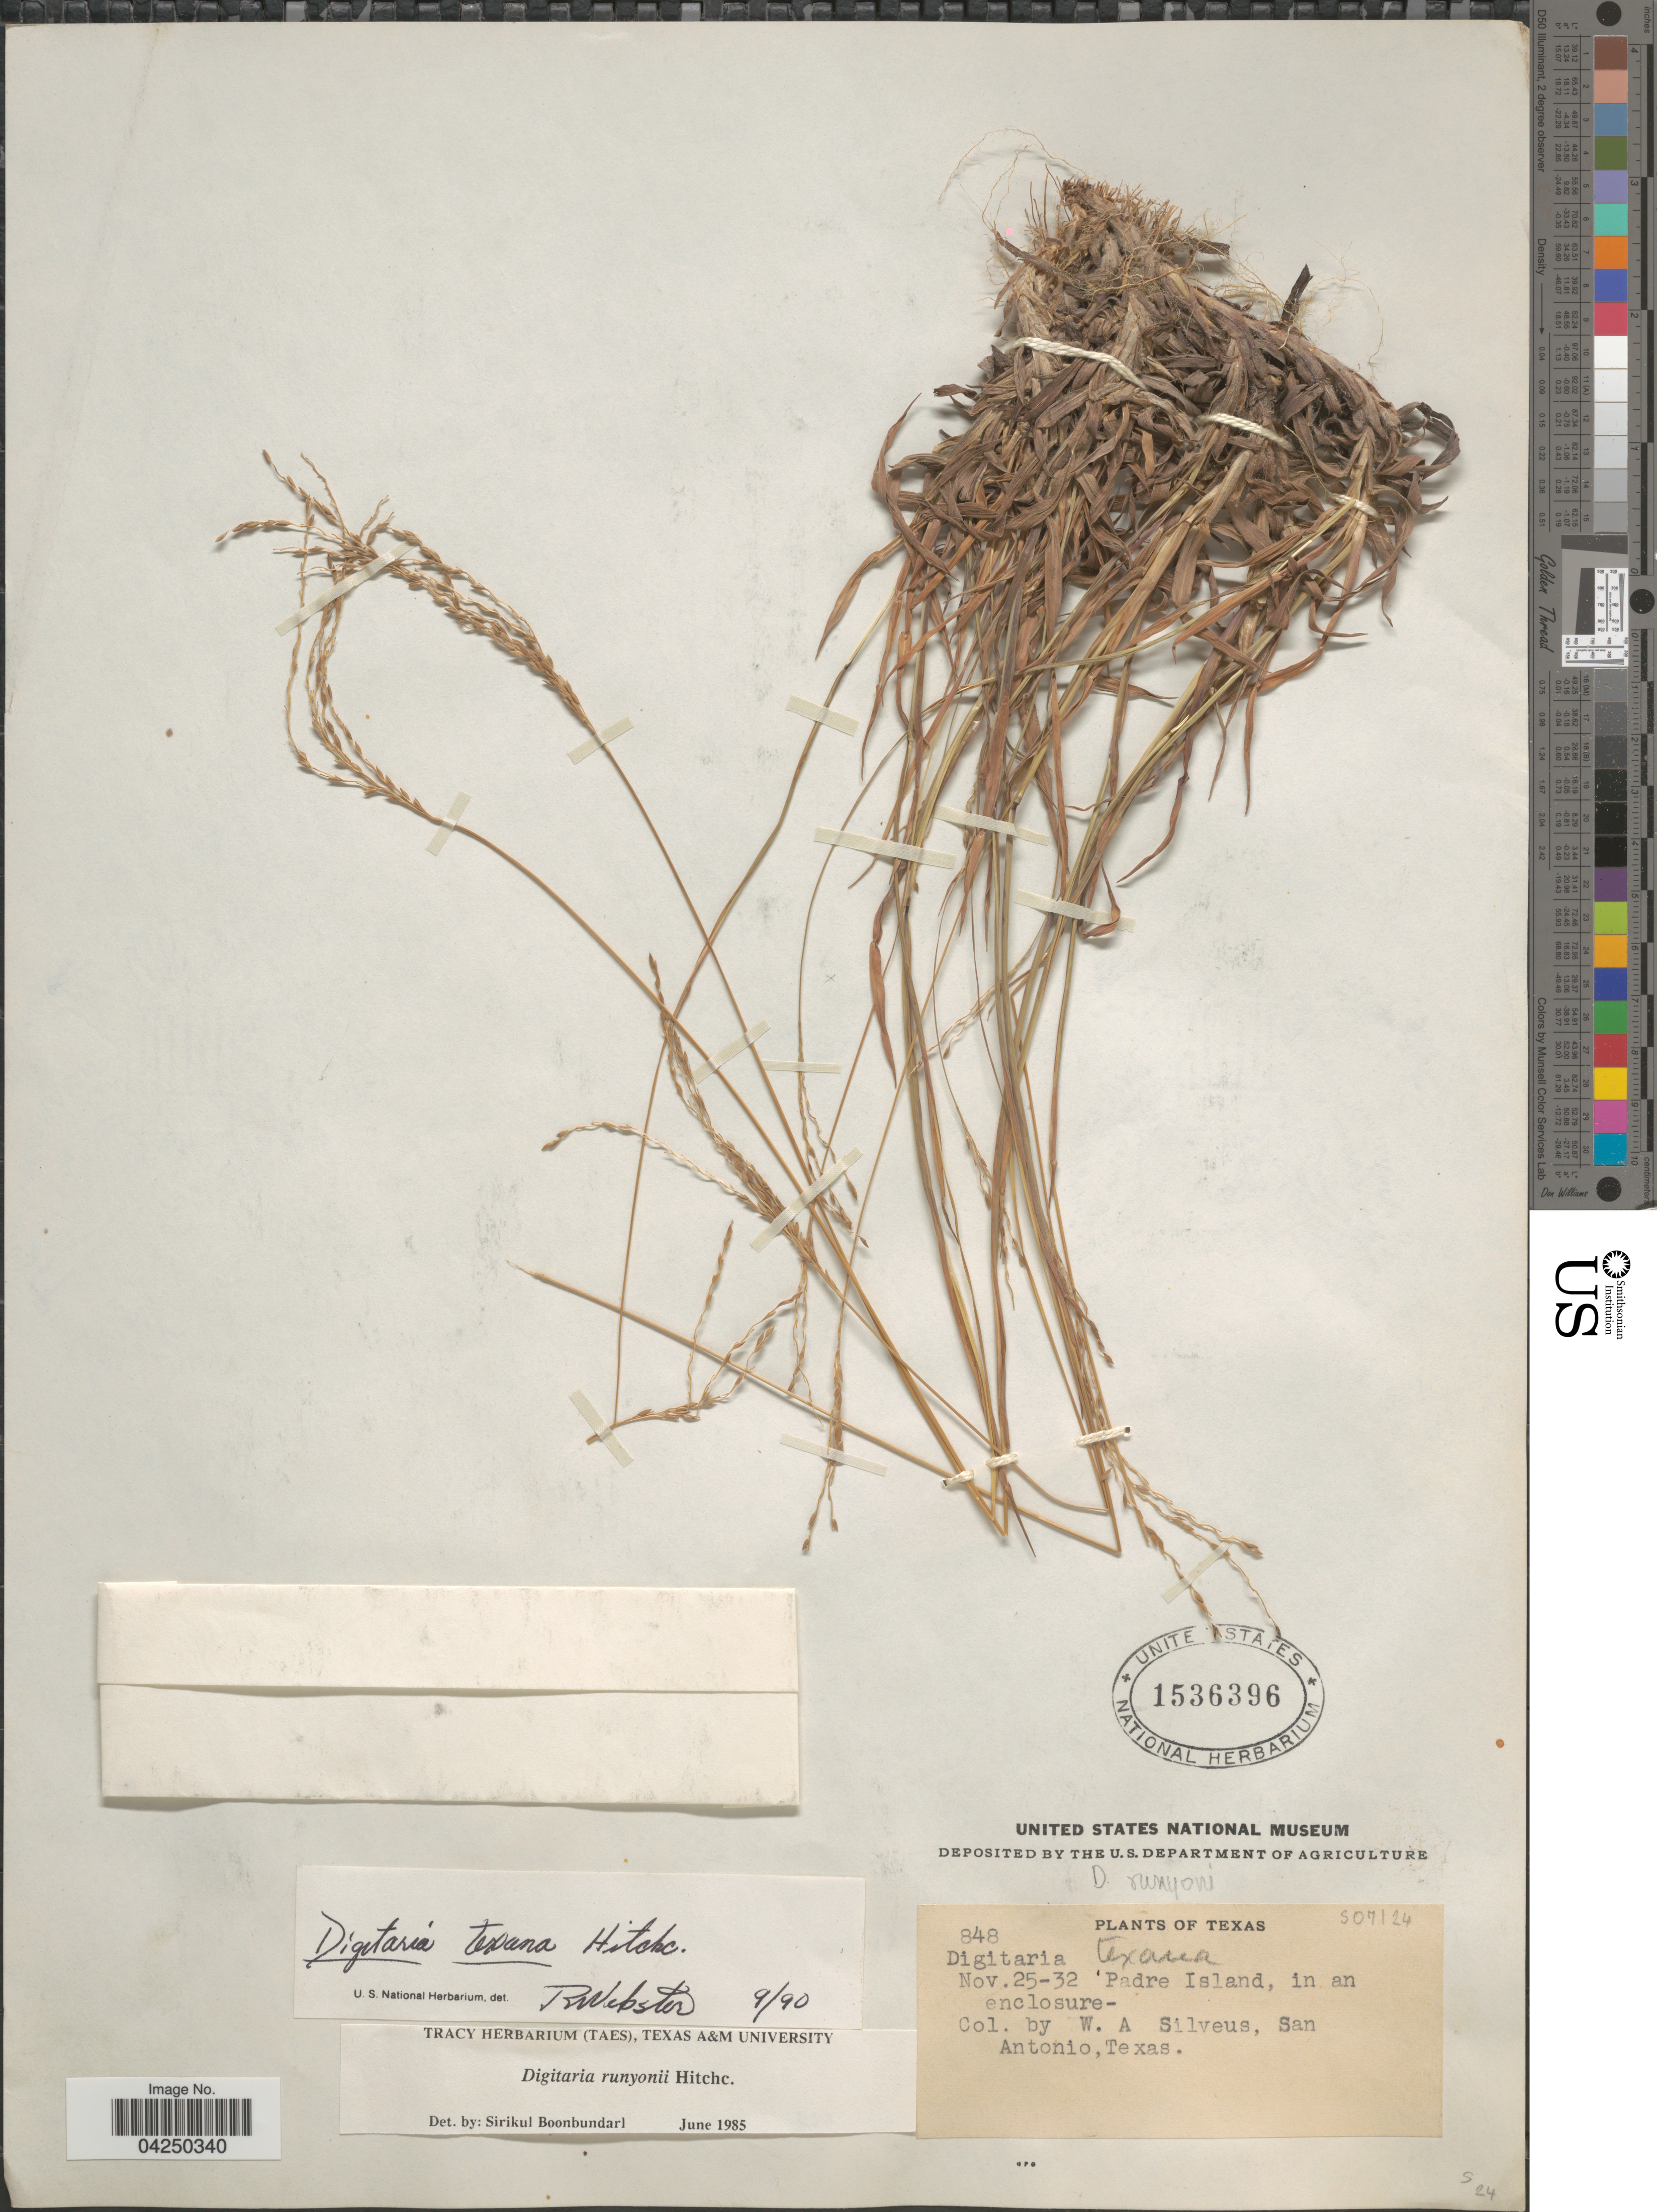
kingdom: Plantae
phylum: Tracheophyta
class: Liliopsida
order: Poales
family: Poaceae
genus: Digitaria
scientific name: Digitaria texana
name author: Hitchc.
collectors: W. Silveus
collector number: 848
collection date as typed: Transcribed d/m/y: 25/11/32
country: United States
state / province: Texas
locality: Padre Island, in an enclosure.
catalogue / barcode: US 1536396